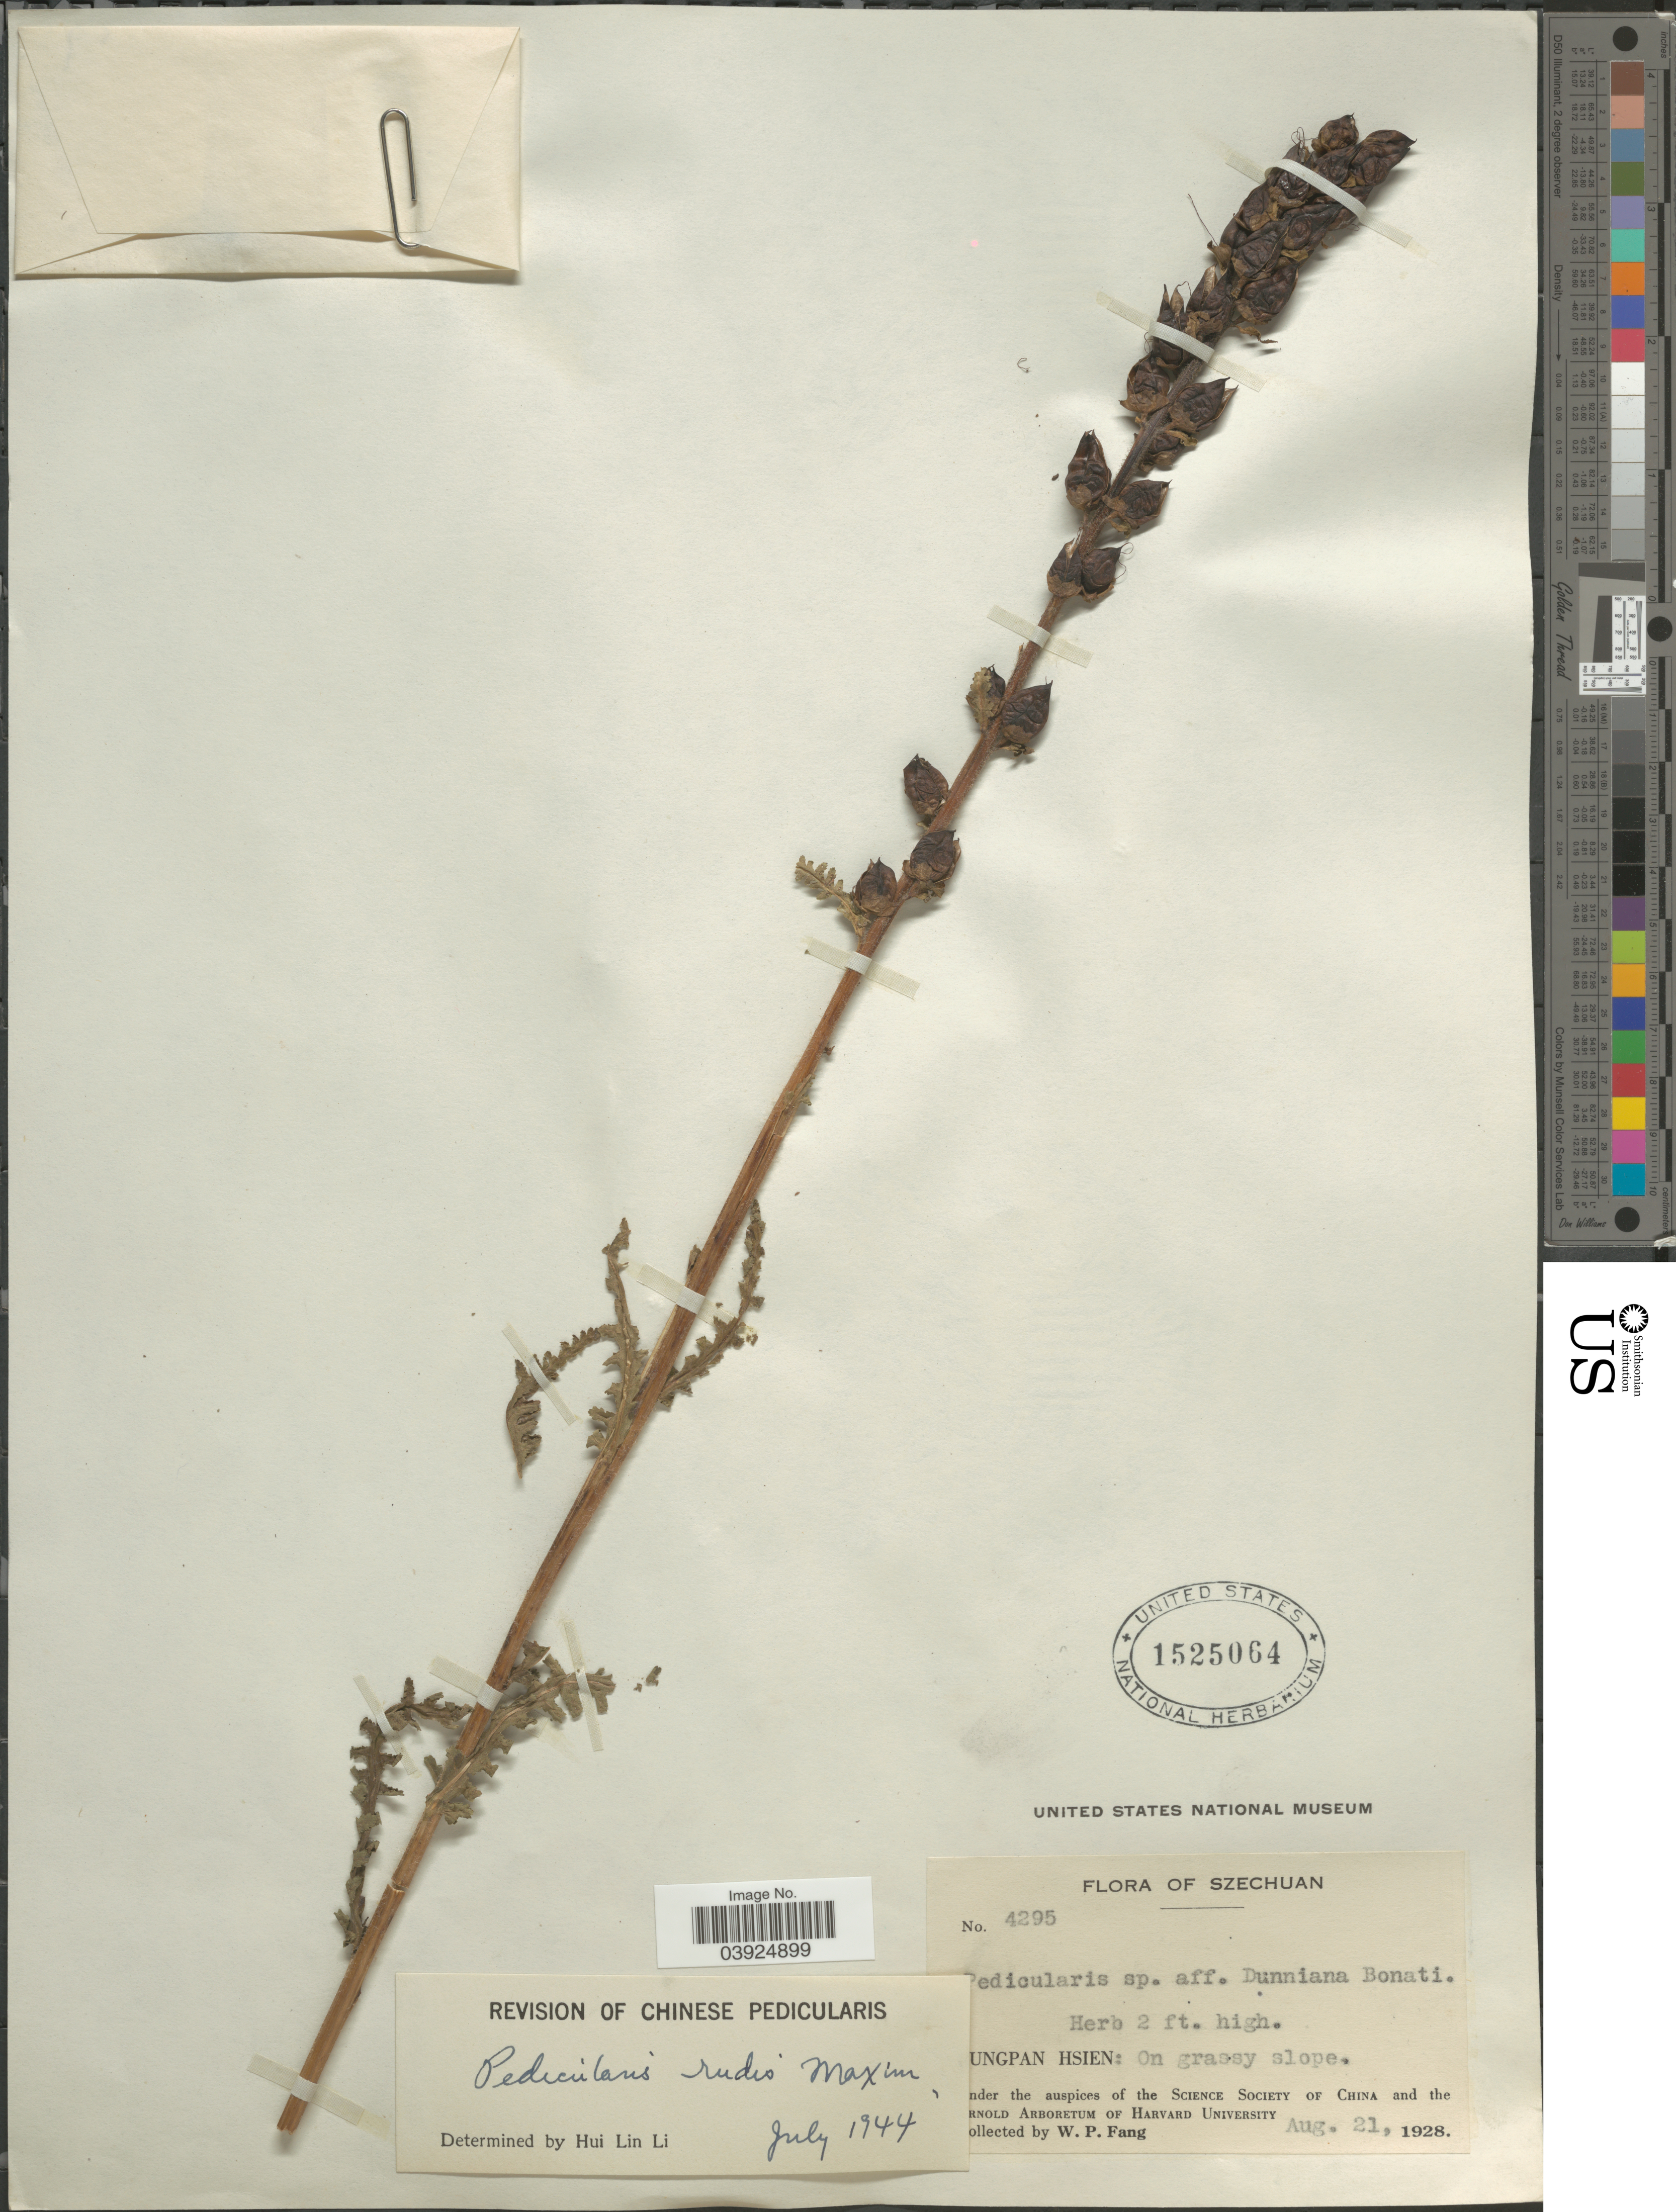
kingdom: Plantae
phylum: Tracheophyta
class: Magnoliopsida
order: Lamiales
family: Orobanchaceae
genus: Pedicularis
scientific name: Pedicularis rudis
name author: Maxim.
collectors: W. P. Fang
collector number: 4295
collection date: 1928-08-21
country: China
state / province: Sichuan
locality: Szechuan. [illegible text]ungpan Hsien: On grassy slope.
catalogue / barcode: US 1525064